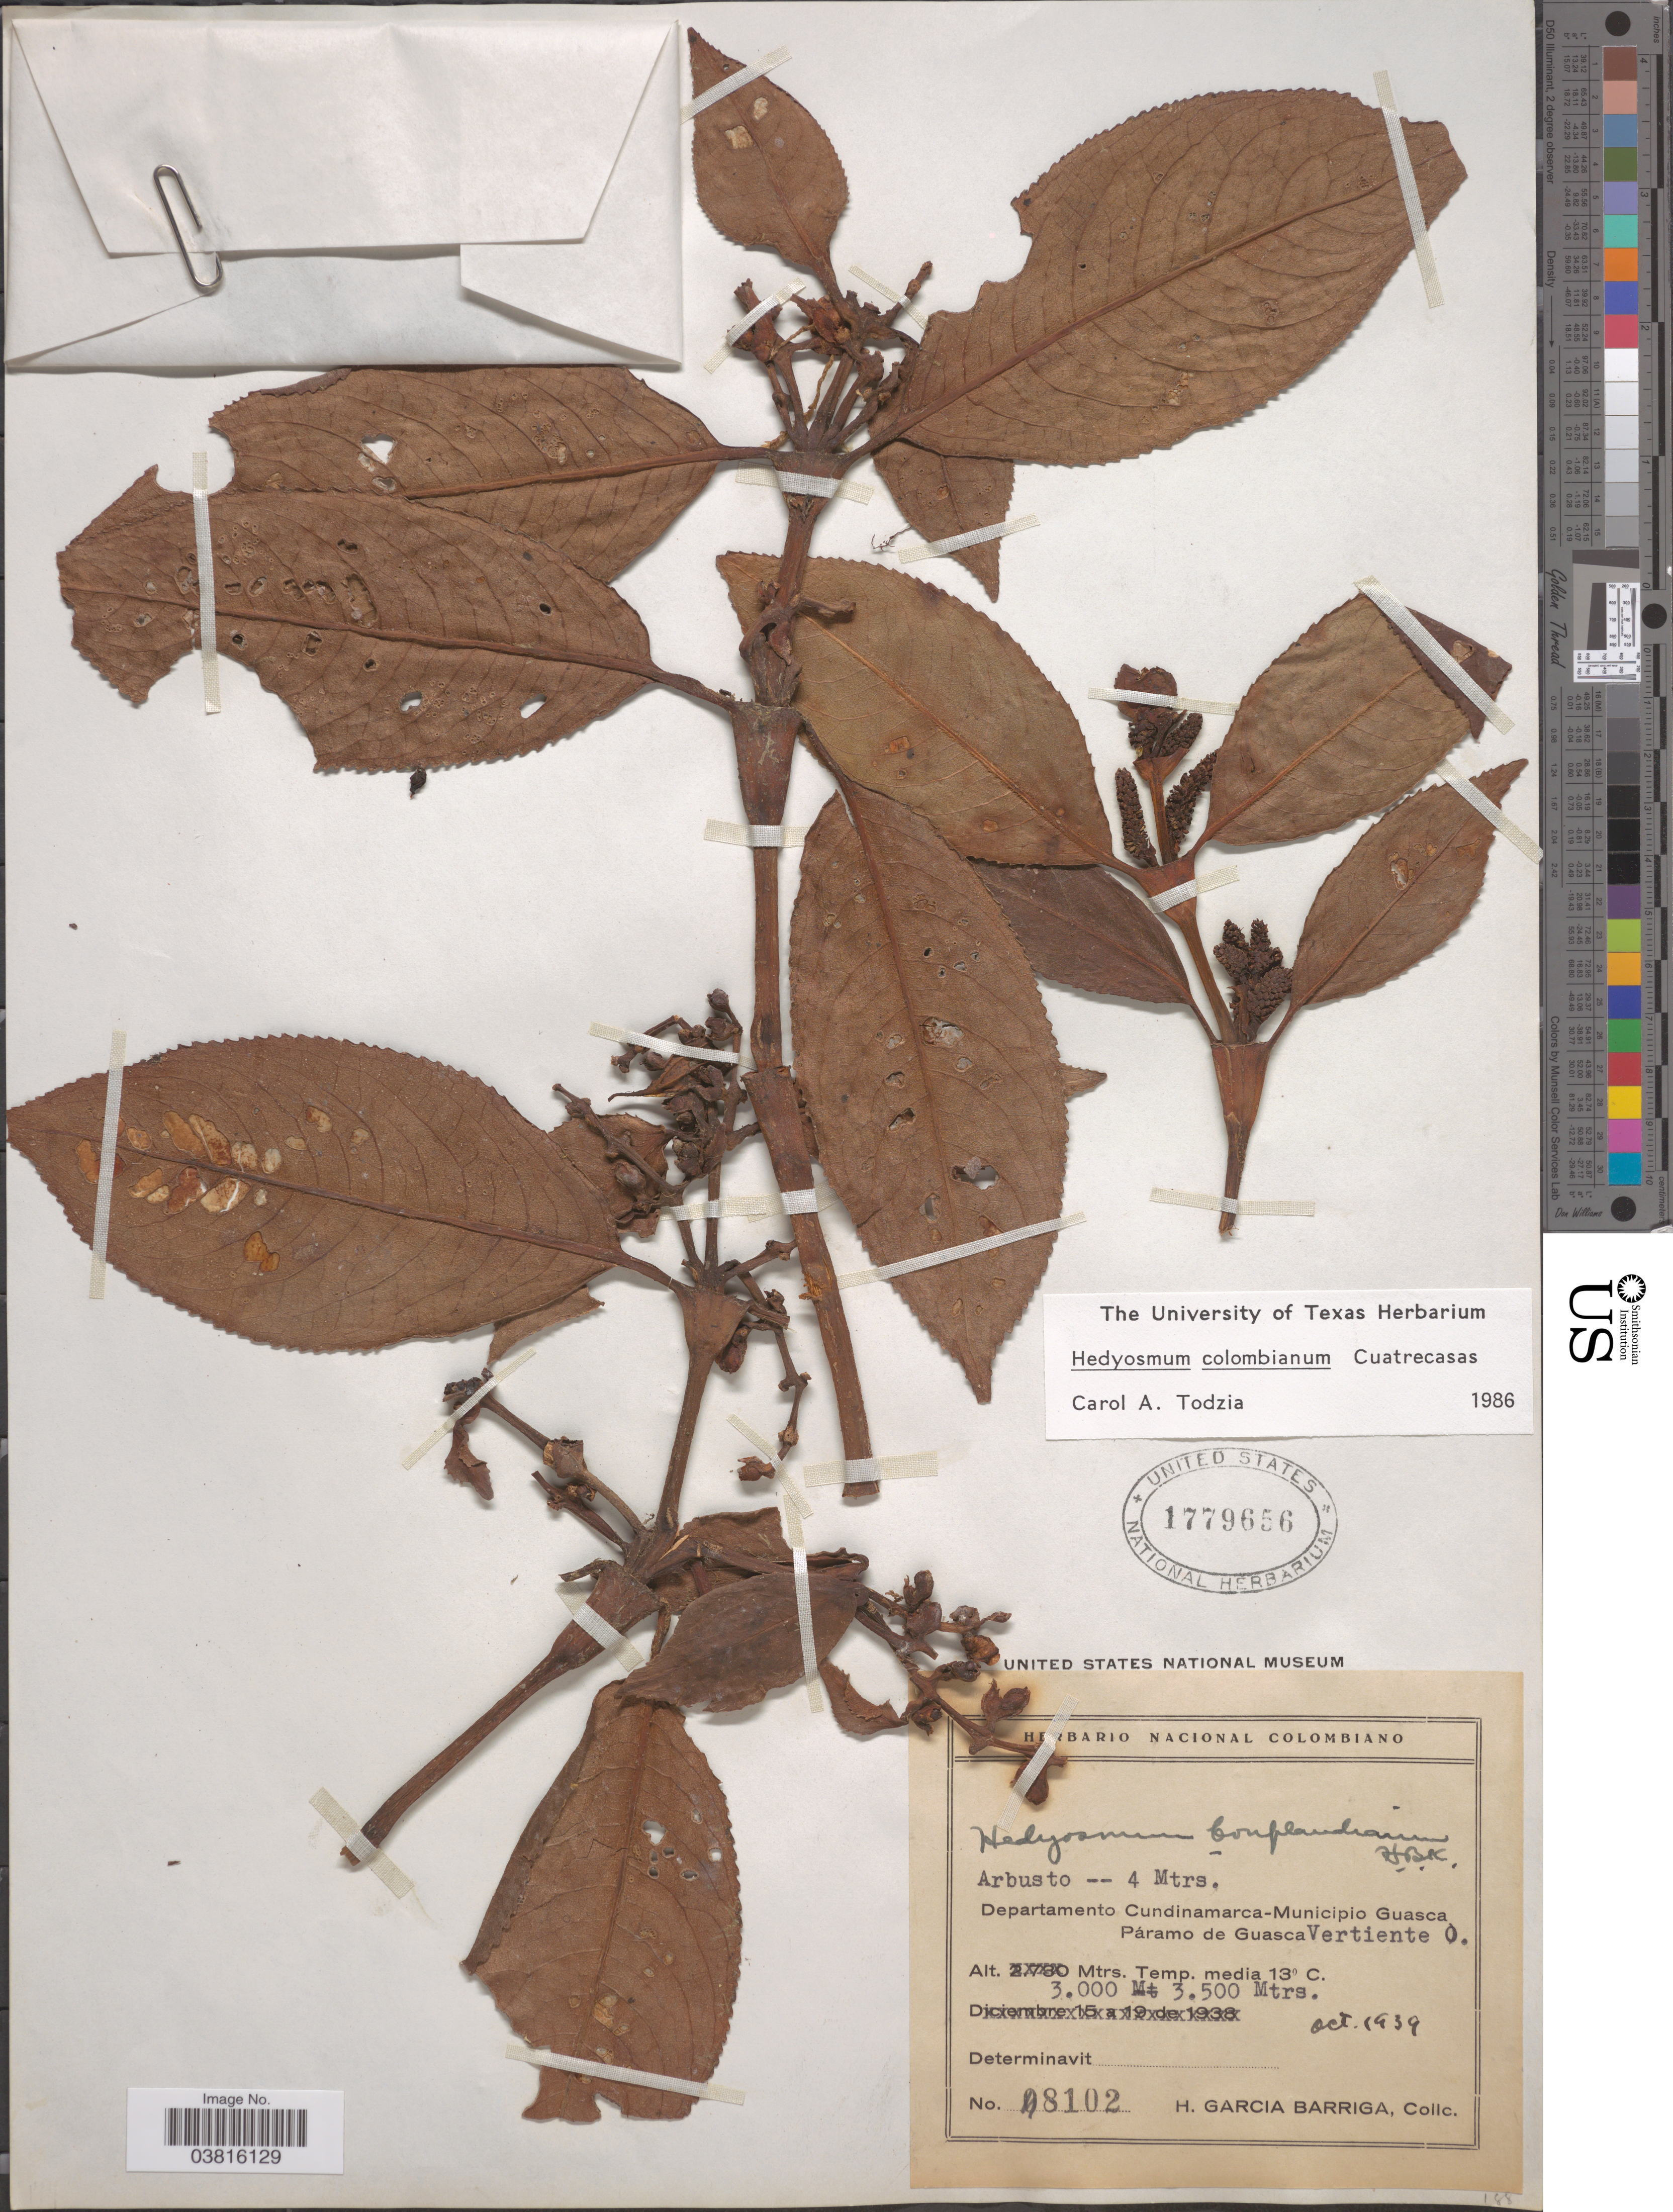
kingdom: Plantae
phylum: Tracheophyta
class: Magnoliopsida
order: Chloranthales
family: Chloranthaceae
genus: Hedyosmum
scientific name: Hedyosmum colombianum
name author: Cuatrec.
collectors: H. García Barriga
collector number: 8102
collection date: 1939-10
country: Colombia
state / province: Cundinamarca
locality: Departamento Cundinamarca- Municipio Guasca Páramo de Guasca Vertiente O.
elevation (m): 3000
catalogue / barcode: US 1779656